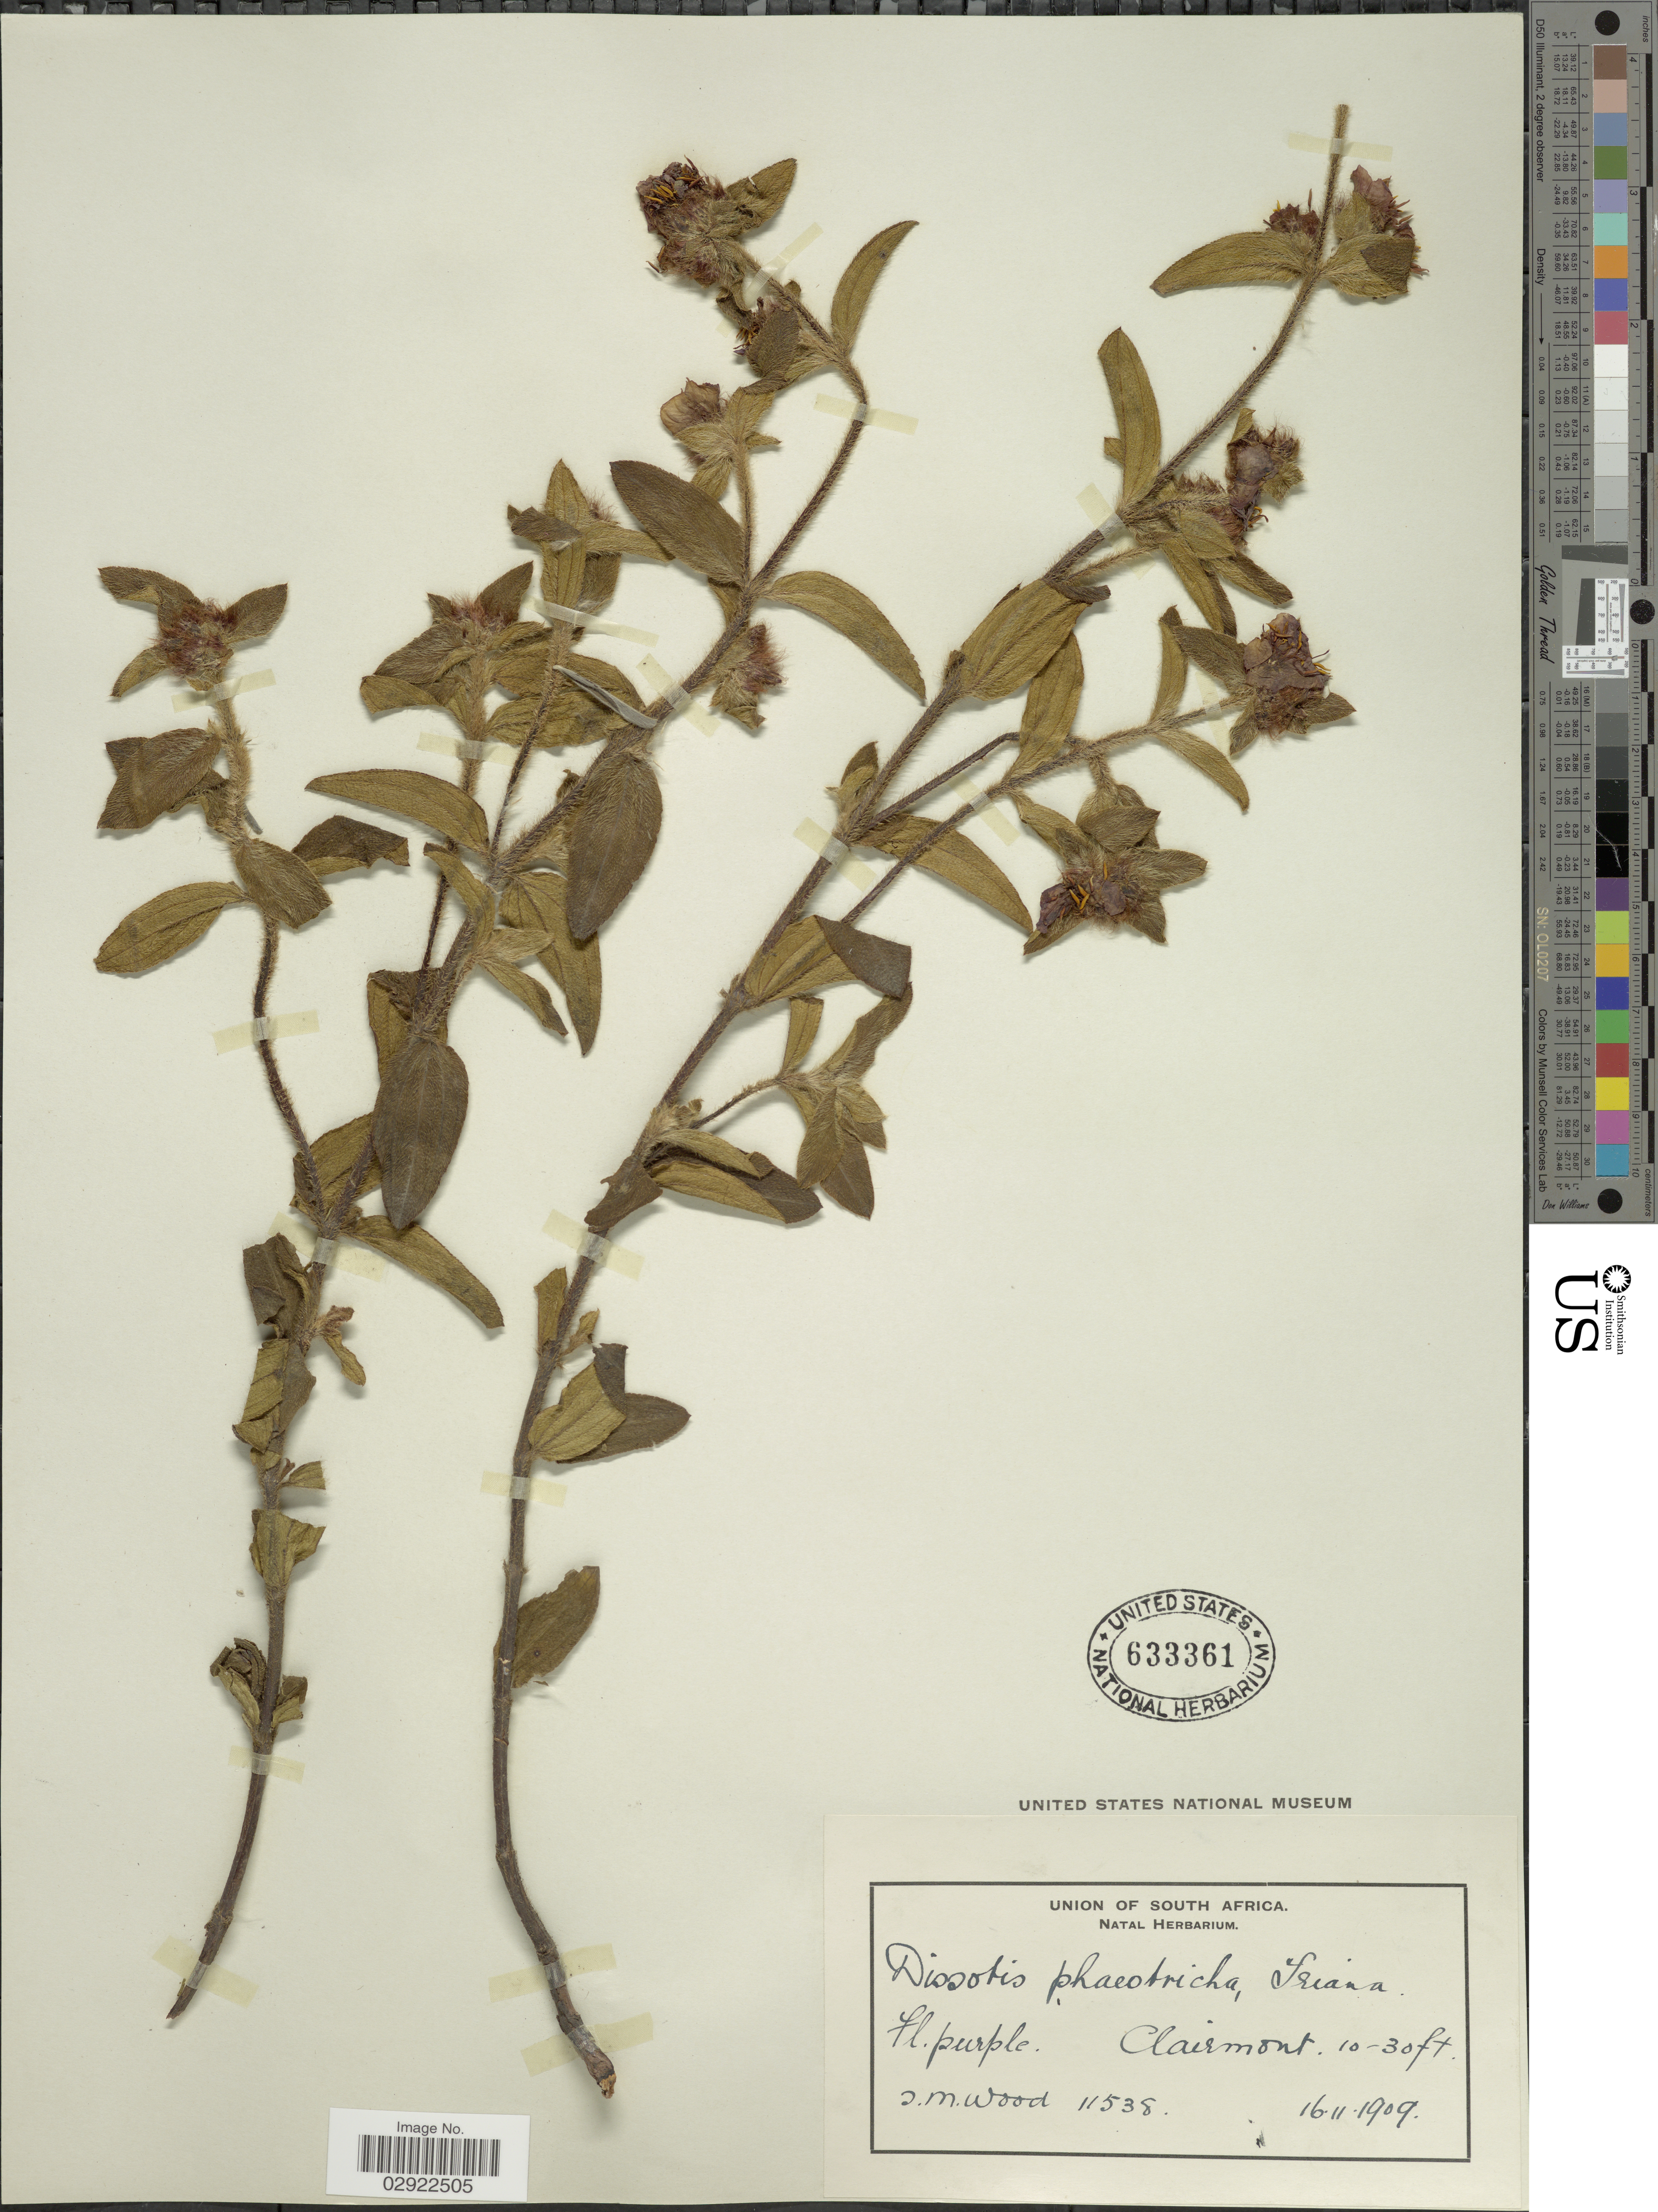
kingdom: Plantae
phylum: Tracheophyta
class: Magnoliopsida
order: Myrtales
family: Melastomataceae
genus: Antherotoma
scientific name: Antherotoma phaeotricha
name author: (Hochst.) Jacq.-Fél.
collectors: J. M. Wood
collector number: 15538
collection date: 1909-11-16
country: South Africa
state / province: KwaZulu-Natal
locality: Union of South Africa. Clairmont.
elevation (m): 3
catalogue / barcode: US 633361